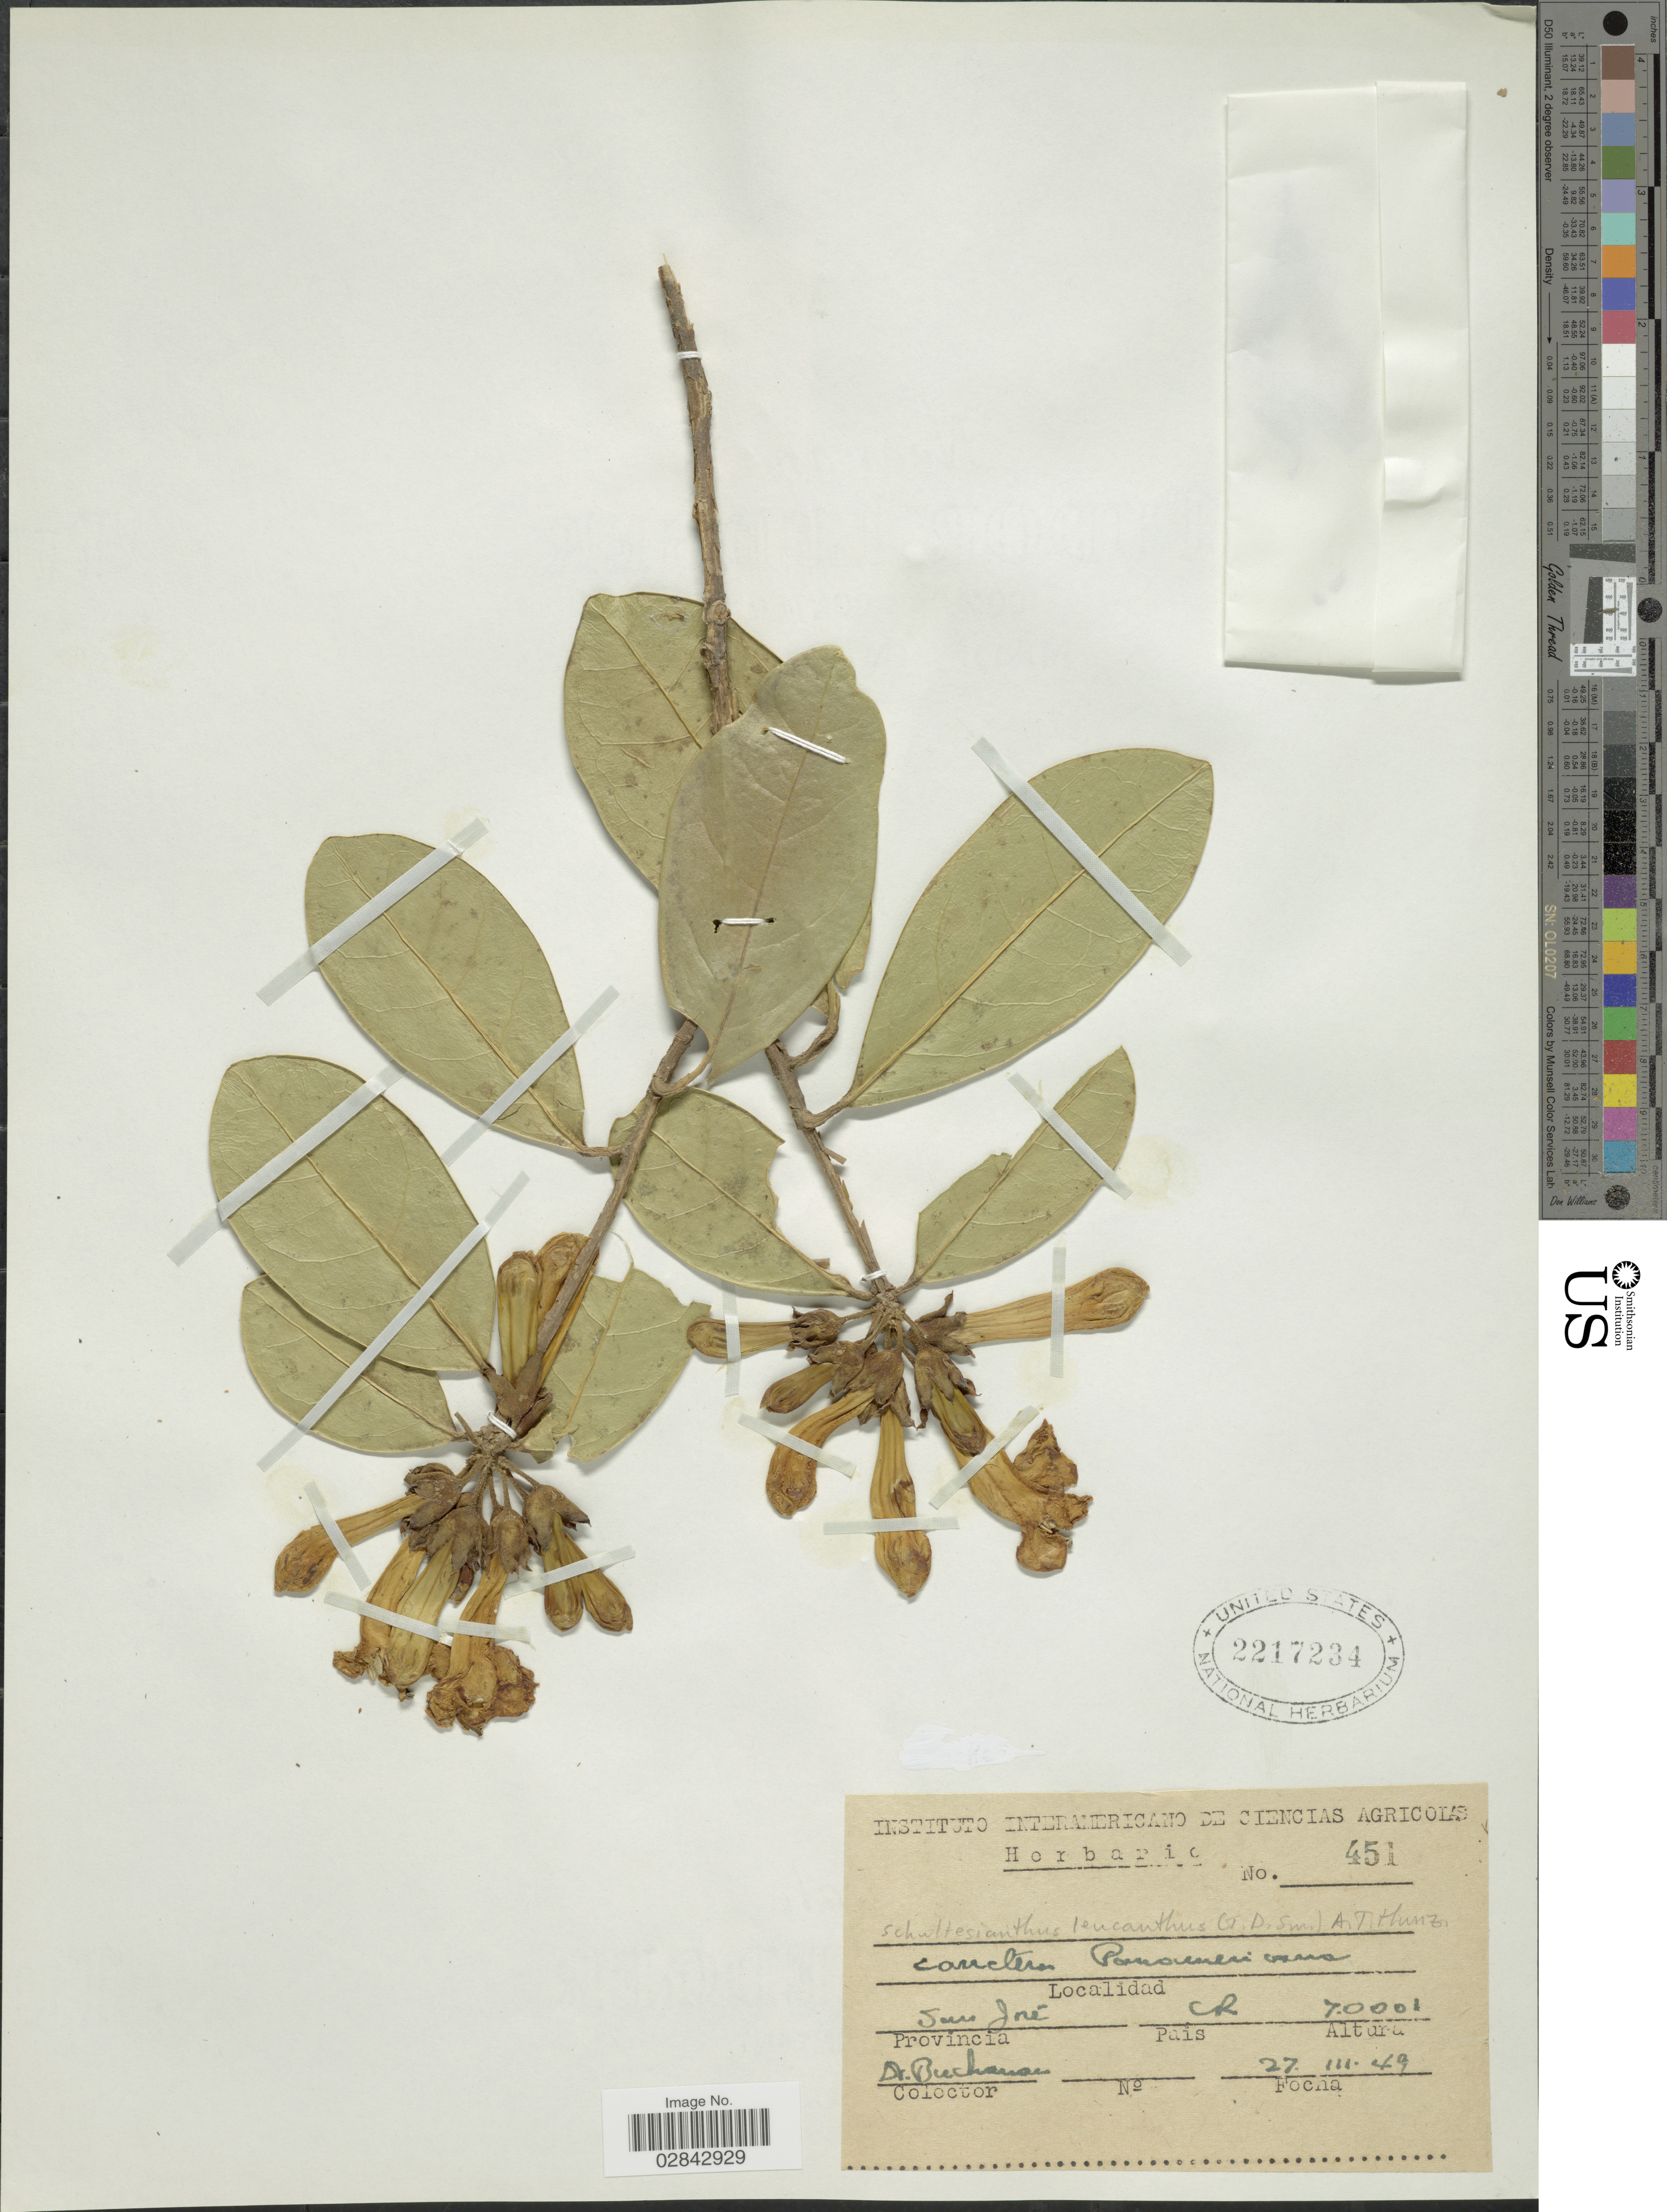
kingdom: Plantae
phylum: Tracheophyta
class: Magnoliopsida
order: Solanales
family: Solanaceae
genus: Schultesianthus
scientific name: Schultesianthus leucanthus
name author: (Donn. Sm.) Hunz.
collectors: R. Buchanan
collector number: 451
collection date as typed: Transcribed d/m/y: 27/3/49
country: Costa Rica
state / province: San José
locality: CR.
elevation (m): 2134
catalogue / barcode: US 2217234